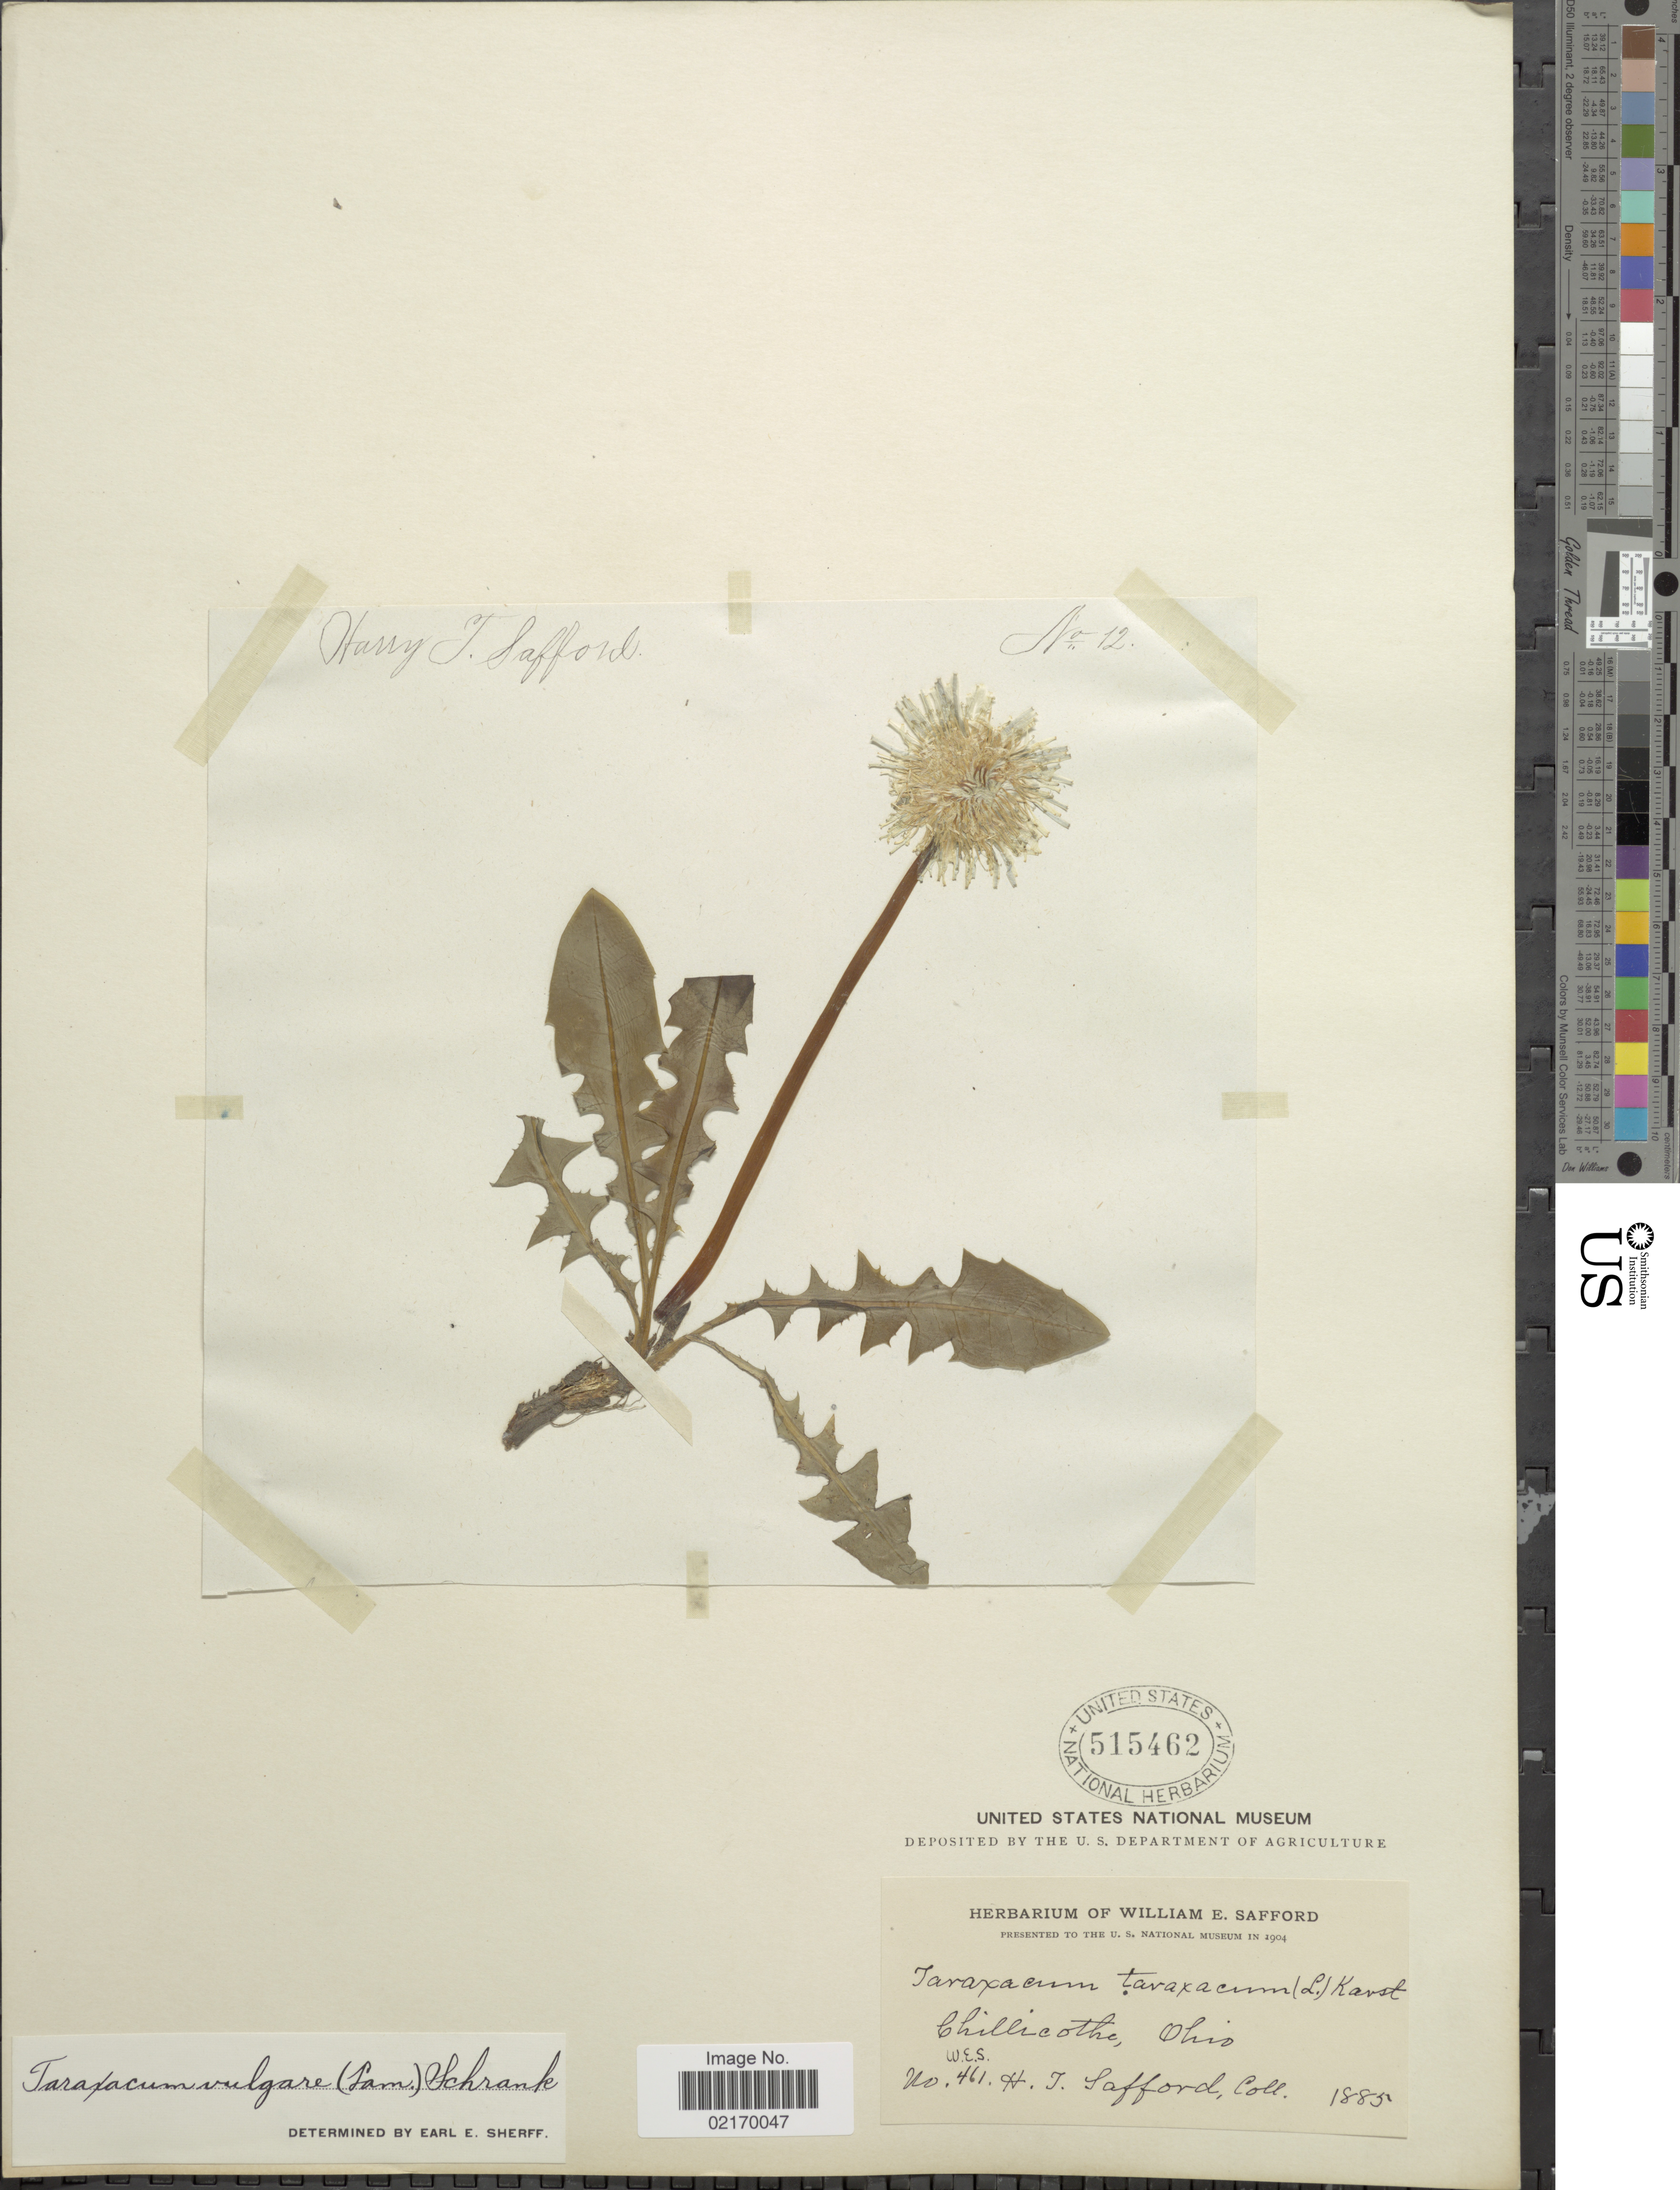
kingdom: Plantae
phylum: Tracheophyta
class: Magnoliopsida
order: Asterales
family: Asteraceae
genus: Taraxacum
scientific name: Taraxacum officinale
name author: G.H. Weber ex F.H. Wigg.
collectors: H. Safford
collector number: W.E.S.461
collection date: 1885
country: United States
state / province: Ohio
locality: Chillicothe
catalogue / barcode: US 515462